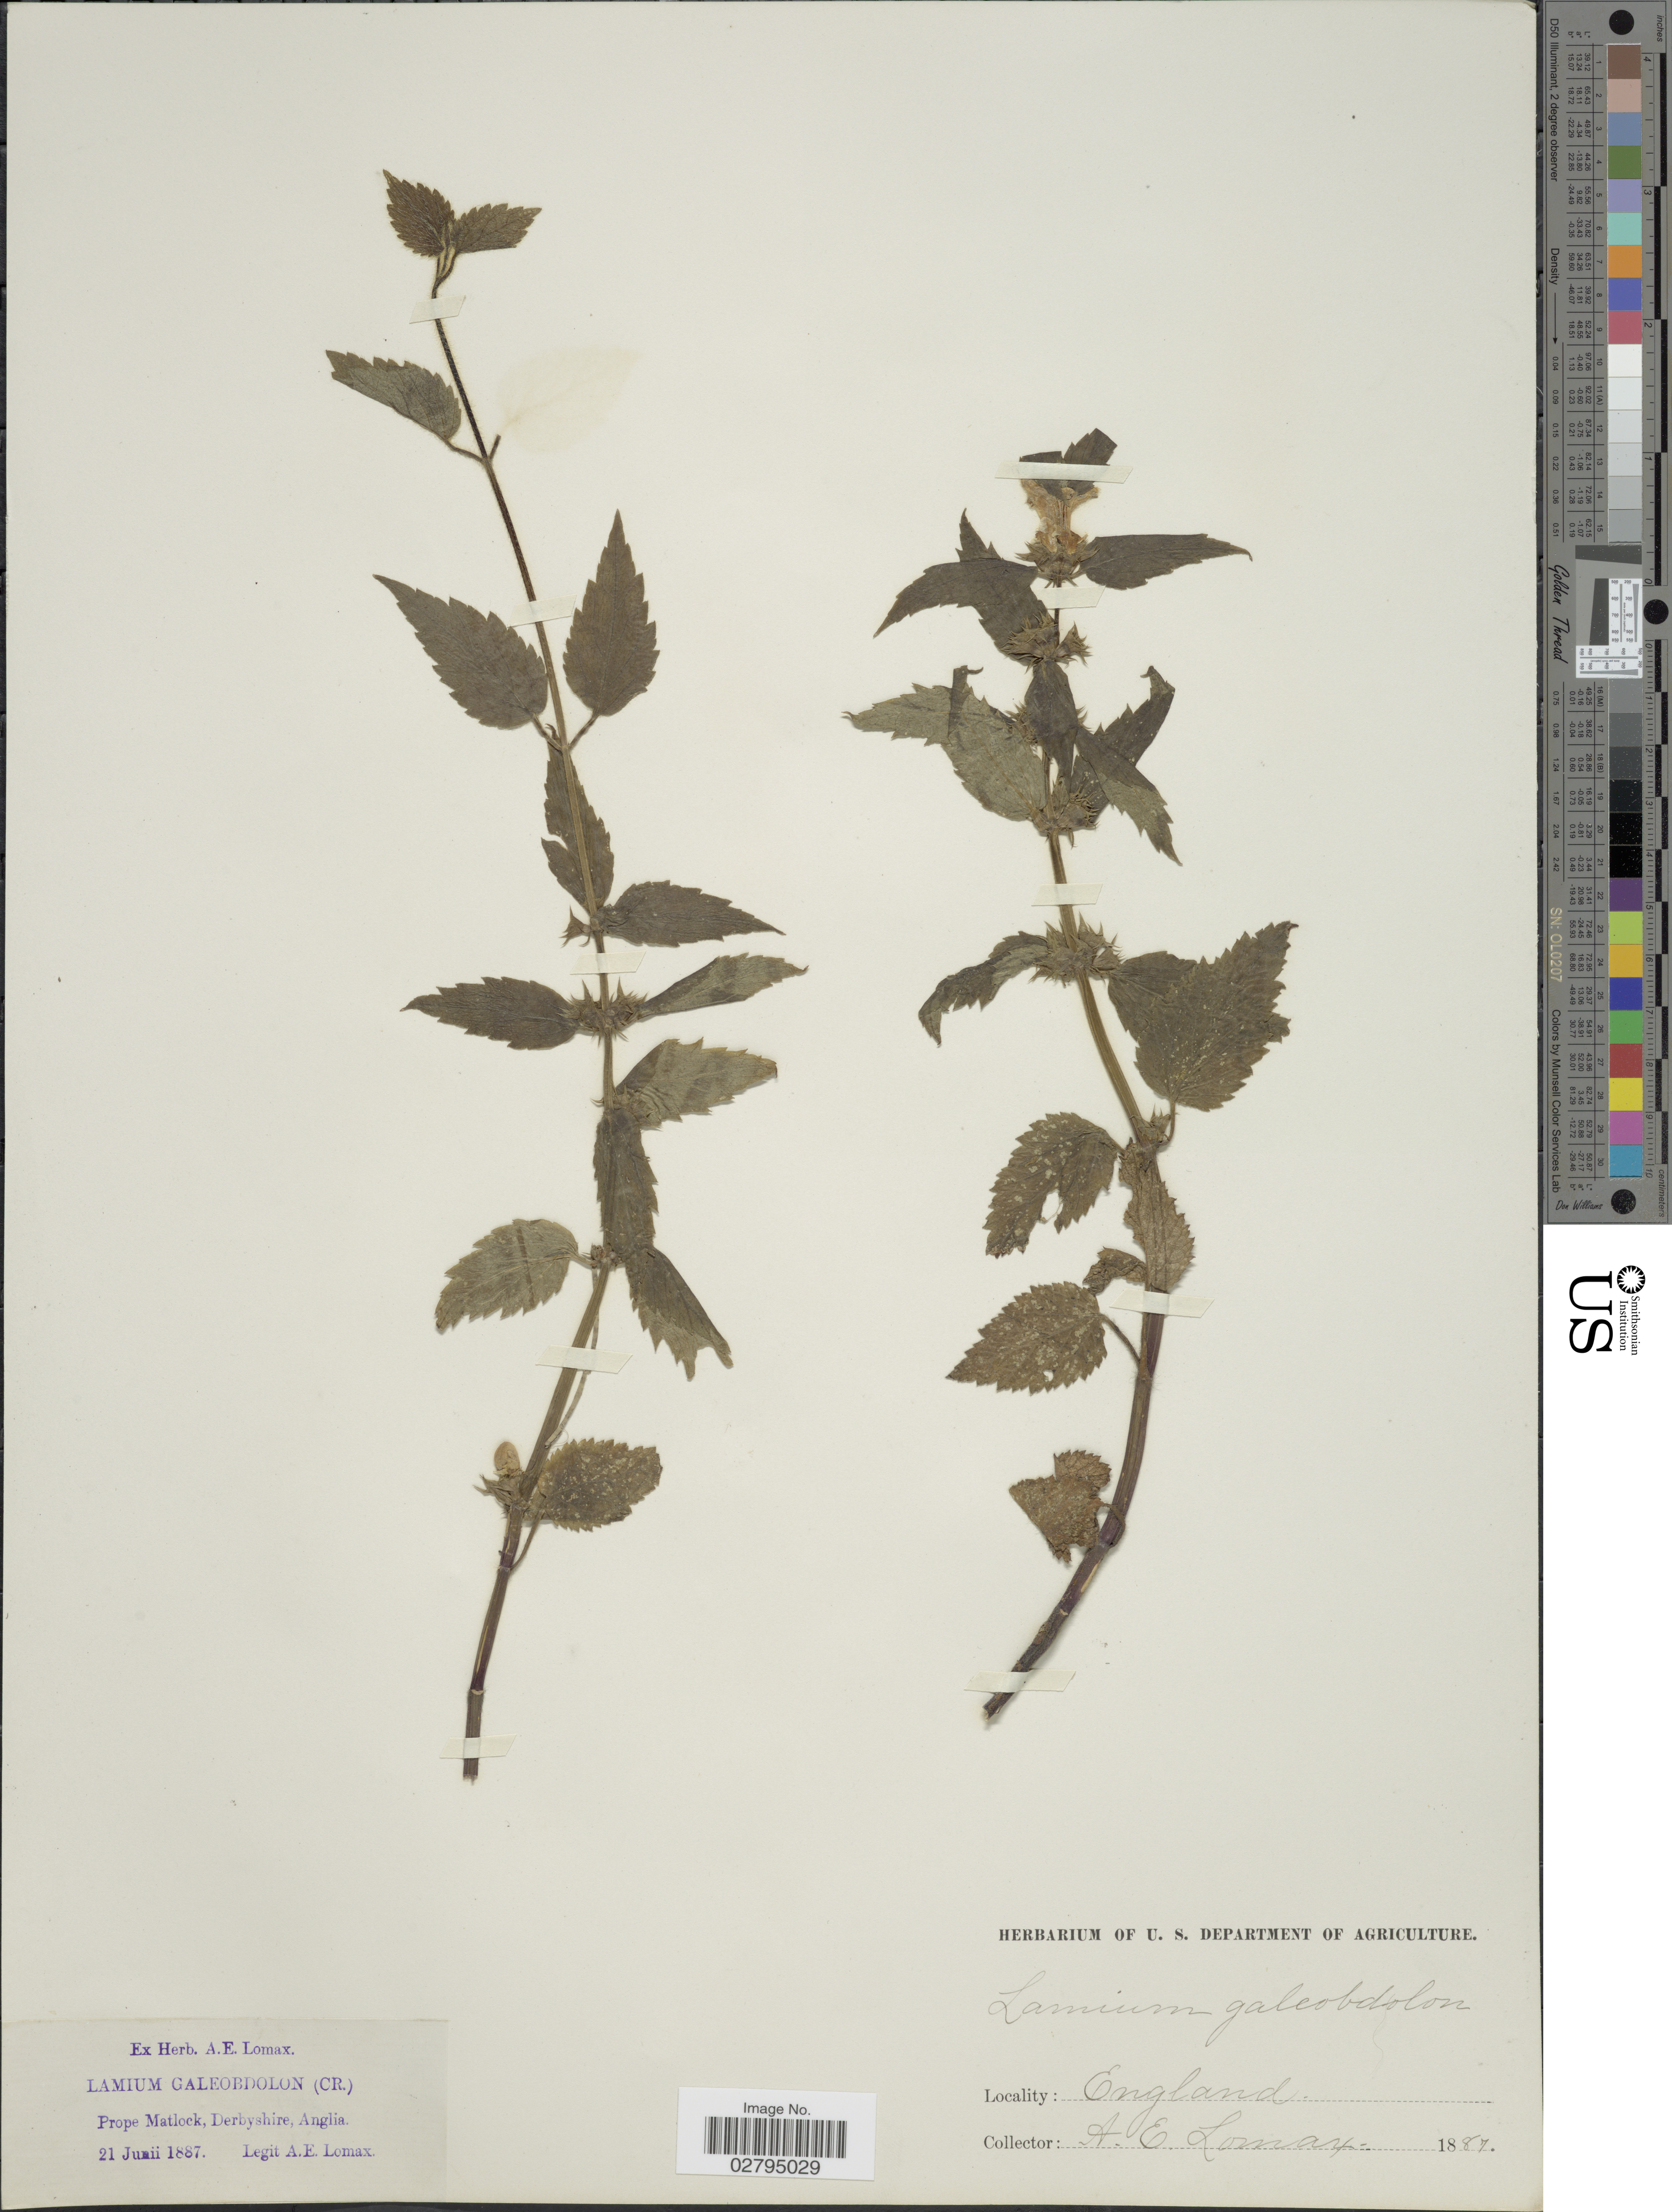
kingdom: Plantae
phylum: Tracheophyta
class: Magnoliopsida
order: Lamiales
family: Lamiaceae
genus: Lamium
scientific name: Lamium galeobdolon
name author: (L.) L.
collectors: A. Lomax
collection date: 1887-06-21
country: United Kingdom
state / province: England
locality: Prope Matlock, Derbyshire, Anglia.